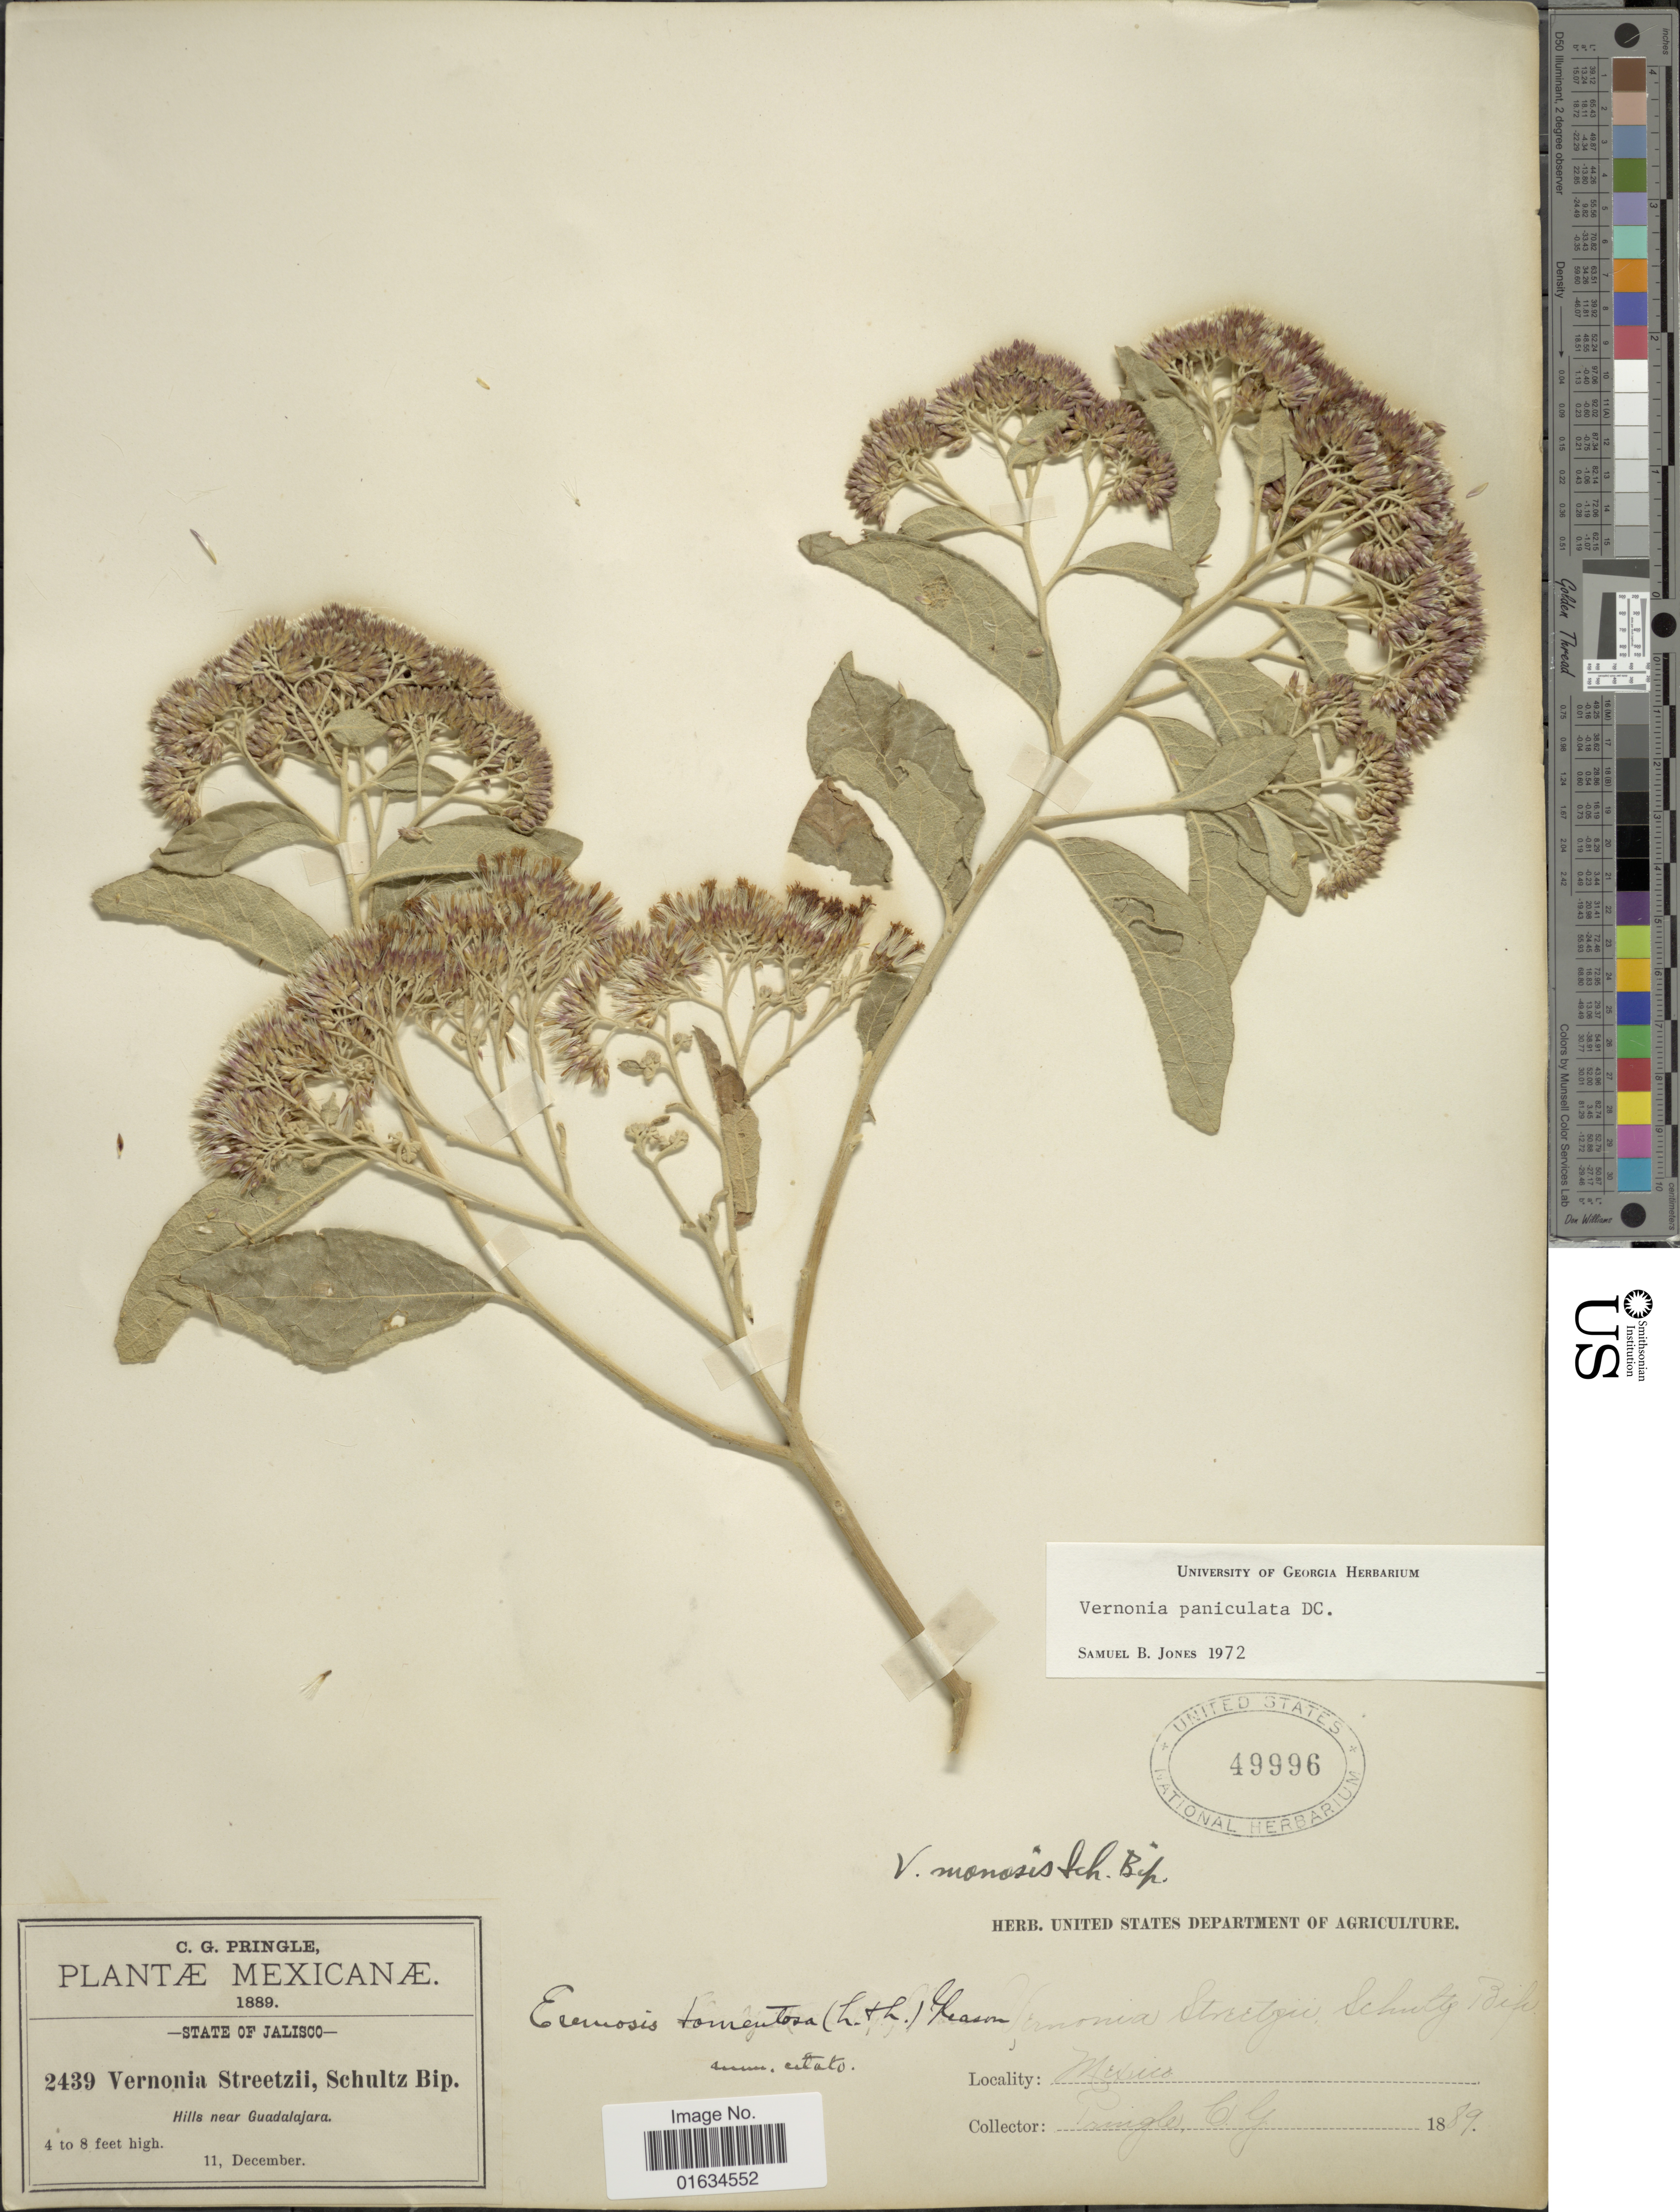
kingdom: Plantae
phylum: Tracheophyta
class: Magnoliopsida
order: Asterales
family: Asteraceae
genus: Vernonia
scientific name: Vernonia paniculata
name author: DC.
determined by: Jones, S. B.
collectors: C. G. Pringle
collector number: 2439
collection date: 1889-12-11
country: Mexico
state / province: Jalisco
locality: Hills near Guadalajara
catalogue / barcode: US 49996